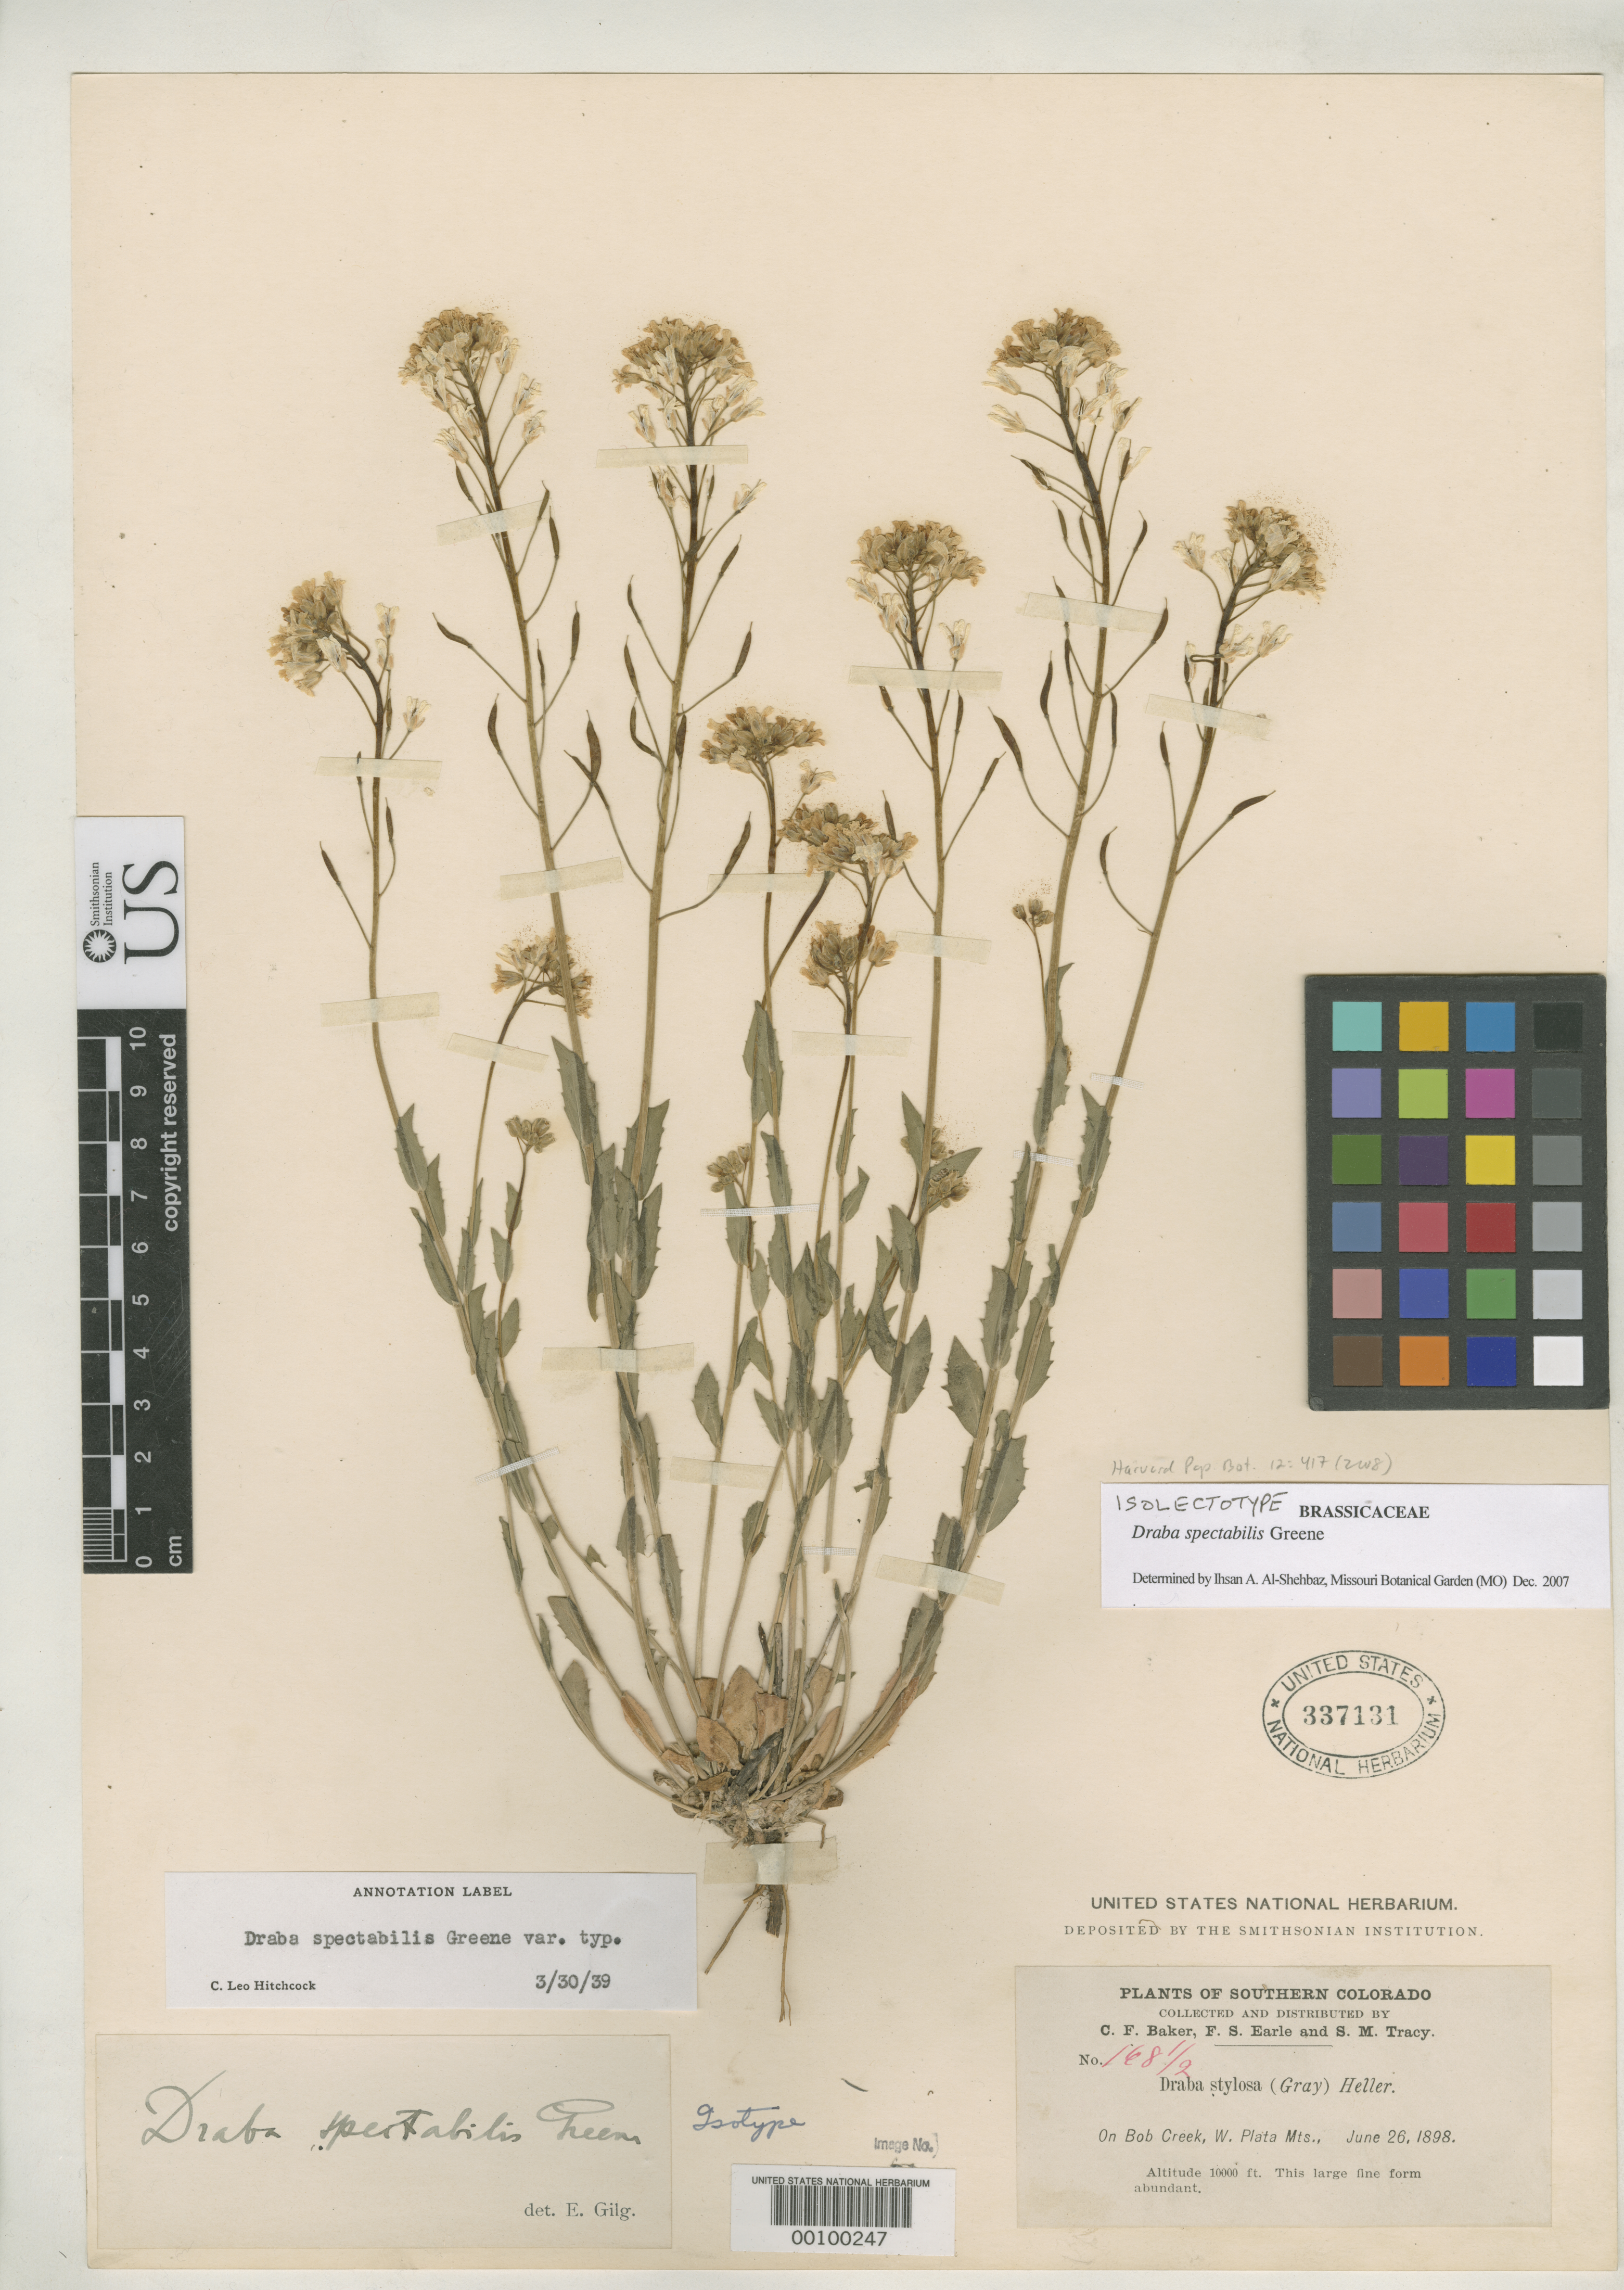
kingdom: Plantae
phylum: Tracheophyta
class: Magnoliopsida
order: Brassicales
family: Brassicaceae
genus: Draba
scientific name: Draba spectabilis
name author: Greene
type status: Isolectotype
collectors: C. F. Baker, F. S. Earle & S. M. Tracy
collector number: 168 1/2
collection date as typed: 26 Jun 1898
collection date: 1898-06-26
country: United States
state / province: Colorado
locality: Bob Creek, W. Plata Mts.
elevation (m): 305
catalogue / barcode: US 337131